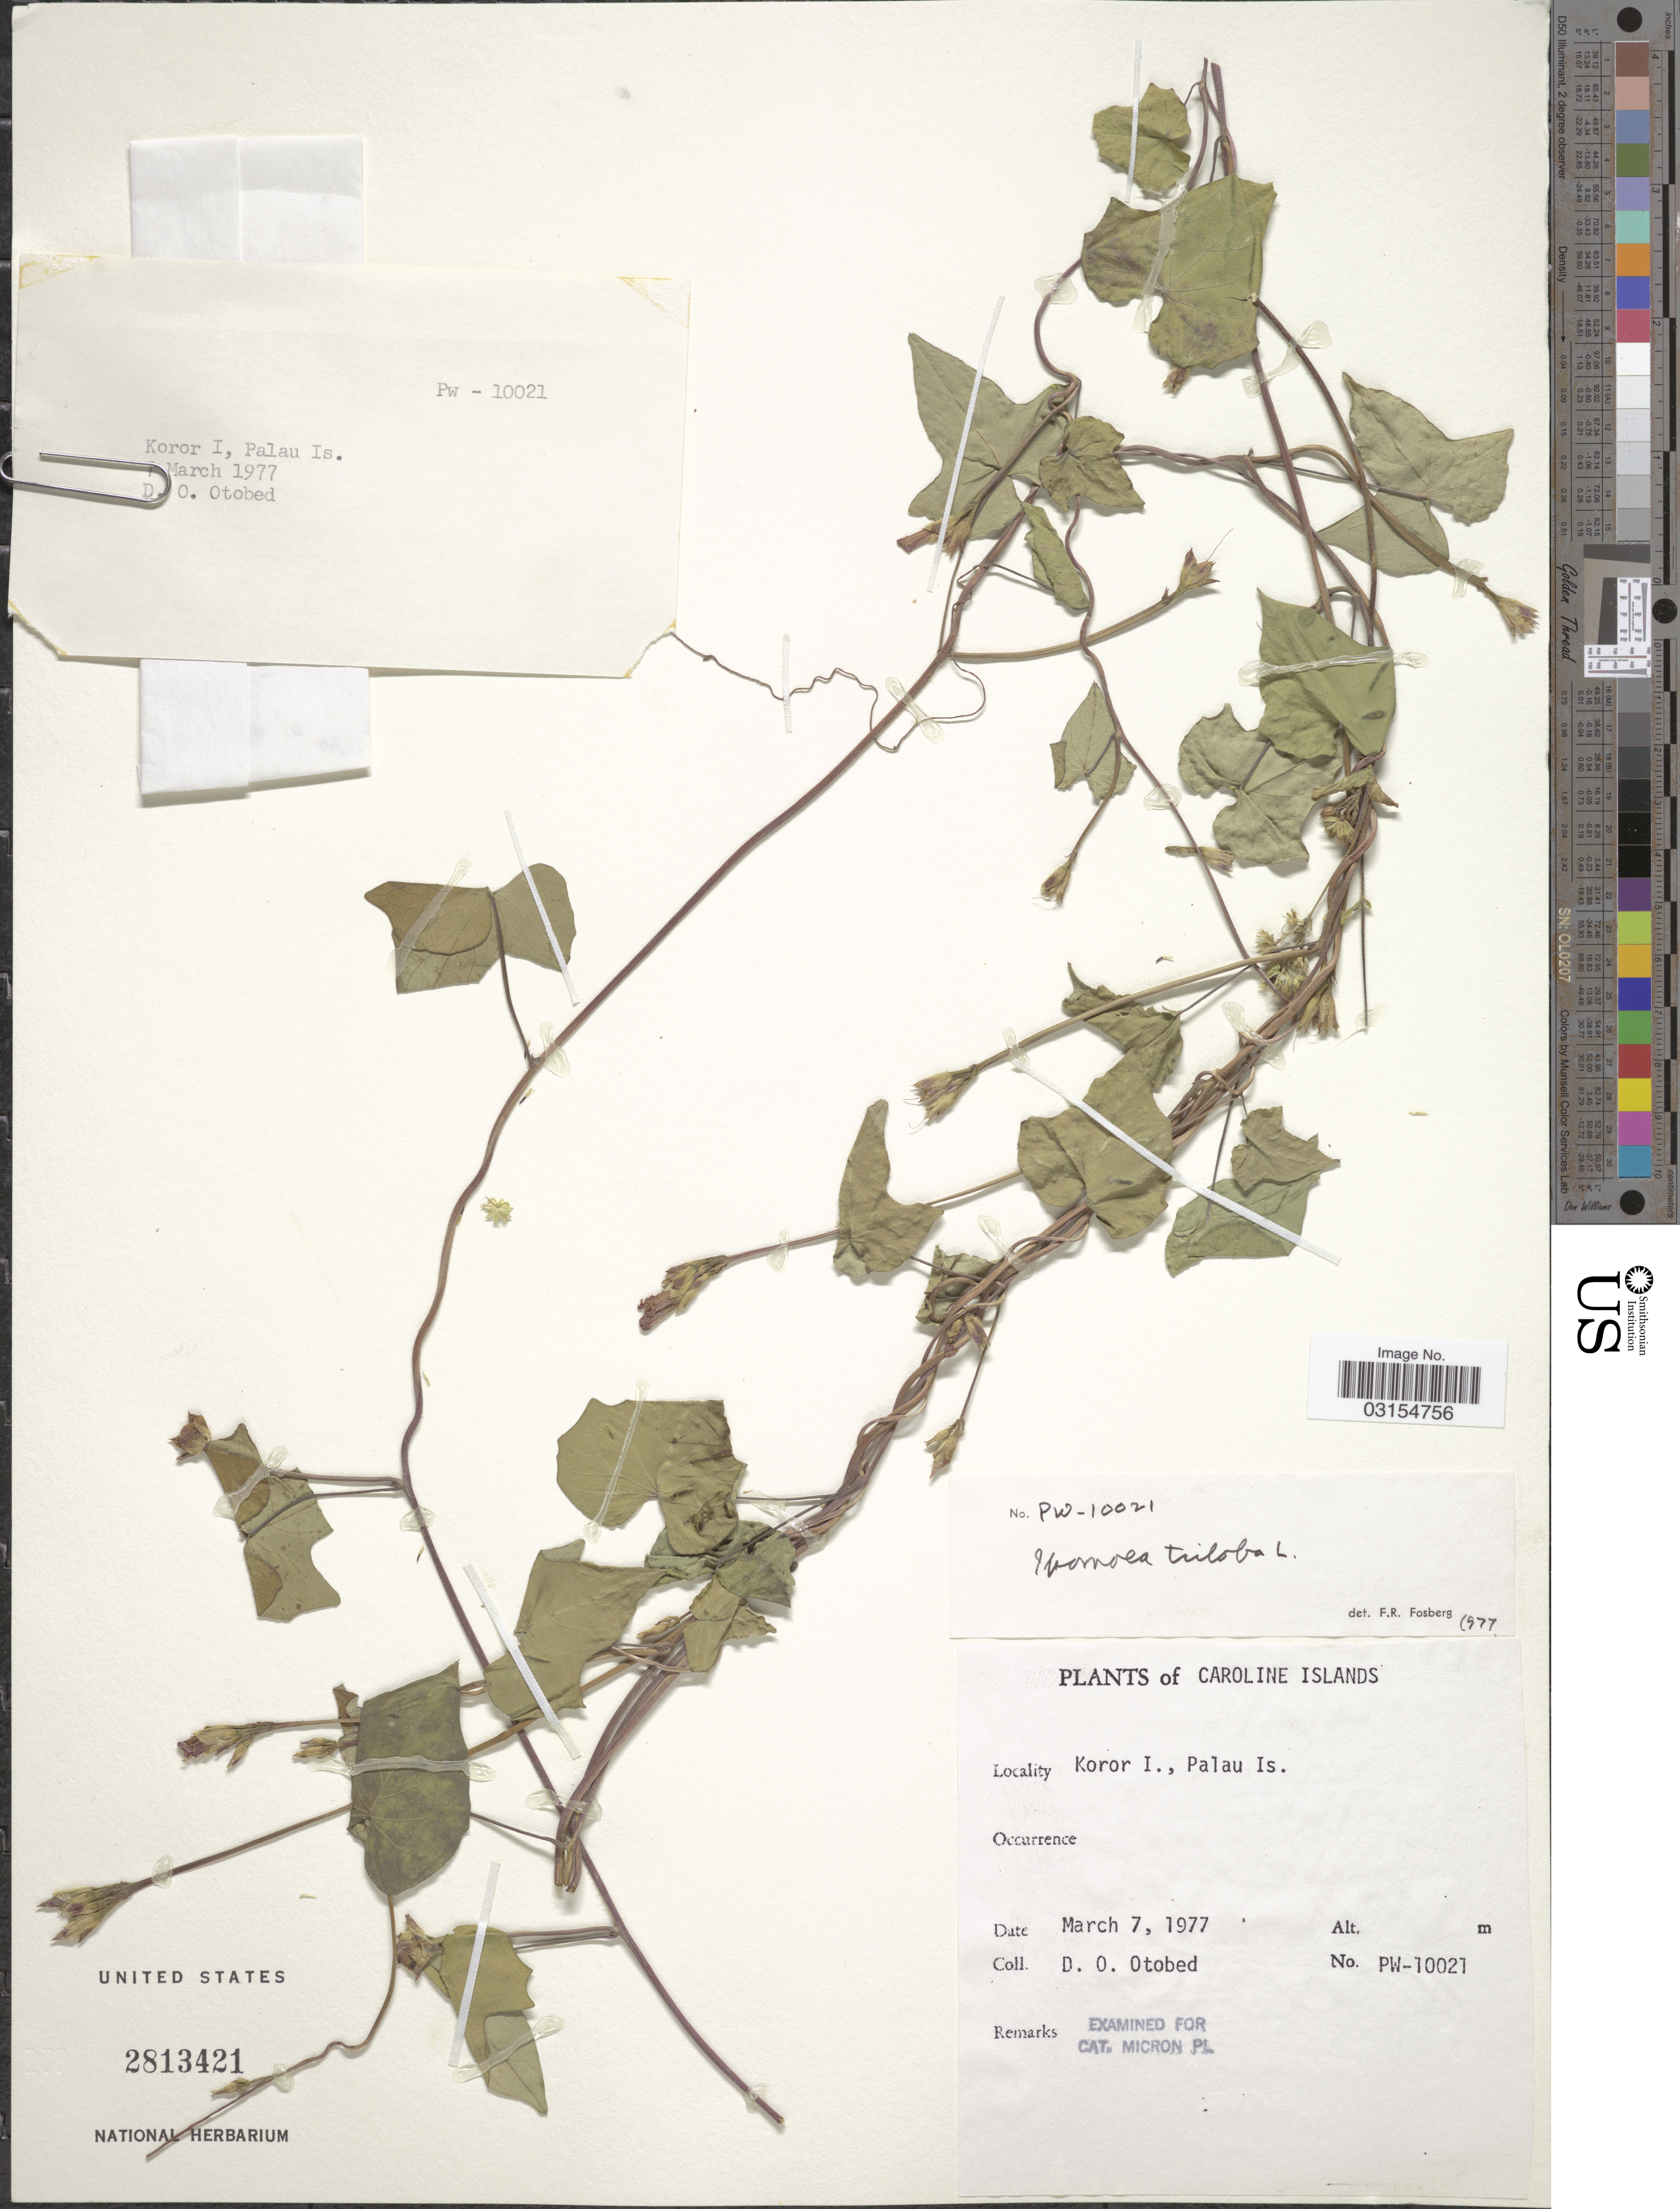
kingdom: Plantae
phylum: Tracheophyta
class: Magnoliopsida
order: Solanales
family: Convolvulaceae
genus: Ipomoea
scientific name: Ipomoea triloba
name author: L.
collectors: D. O. Otobed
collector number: PW-10021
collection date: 1977-03-07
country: Palau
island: Oreor [Koror]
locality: Caroline Islands, Koror I., Palau Is.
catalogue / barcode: US 2813421